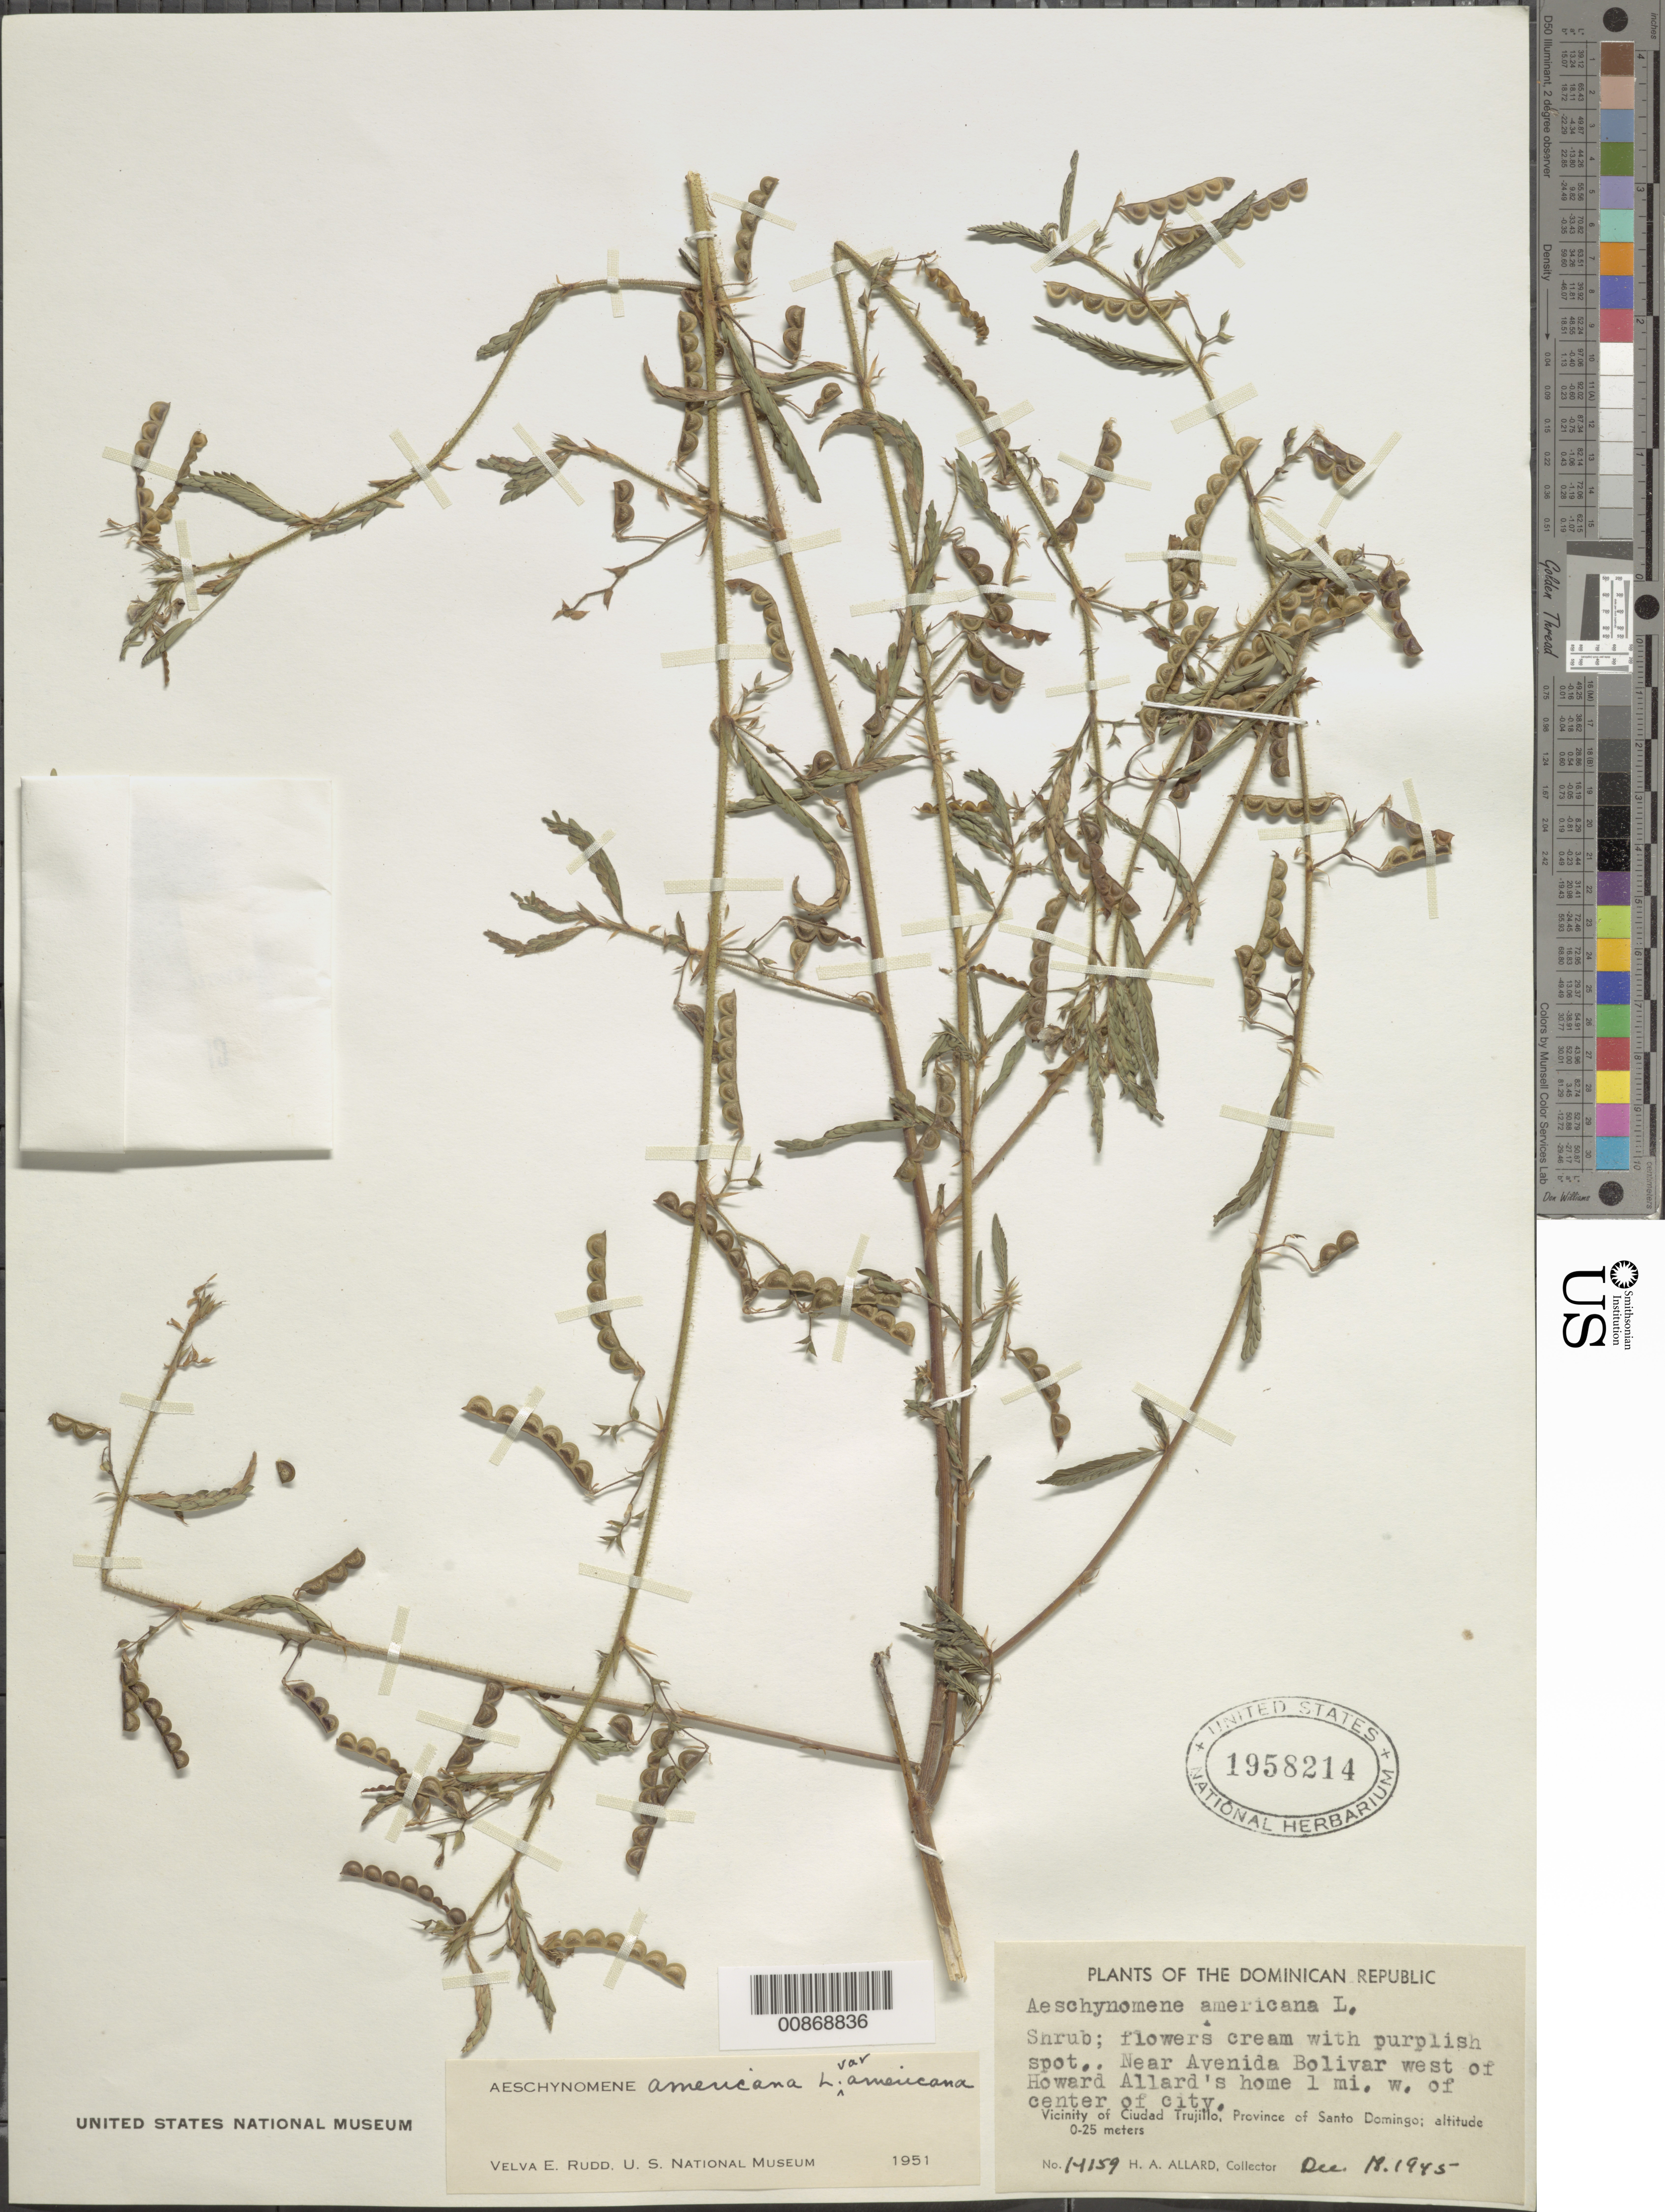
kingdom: Plantae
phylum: Tracheophyta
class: Magnoliopsida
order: Fabales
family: Fabaceae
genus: Aeschynomene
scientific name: Aeschynomene americana var. americana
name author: L.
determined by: Rudd, V. E.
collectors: H. A. Allard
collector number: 14159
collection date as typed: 18 Dec 1945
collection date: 1945-12-18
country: Dominican Republic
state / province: Distrito Nacional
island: Hispaniola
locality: Vicinity of Ciudad Trujillo, Province of Santo Domingo (obsolete). Near Avenida Bolivar west of Howard Allard's home, 1 mi. W of center of city.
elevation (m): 0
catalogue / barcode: US 1958214